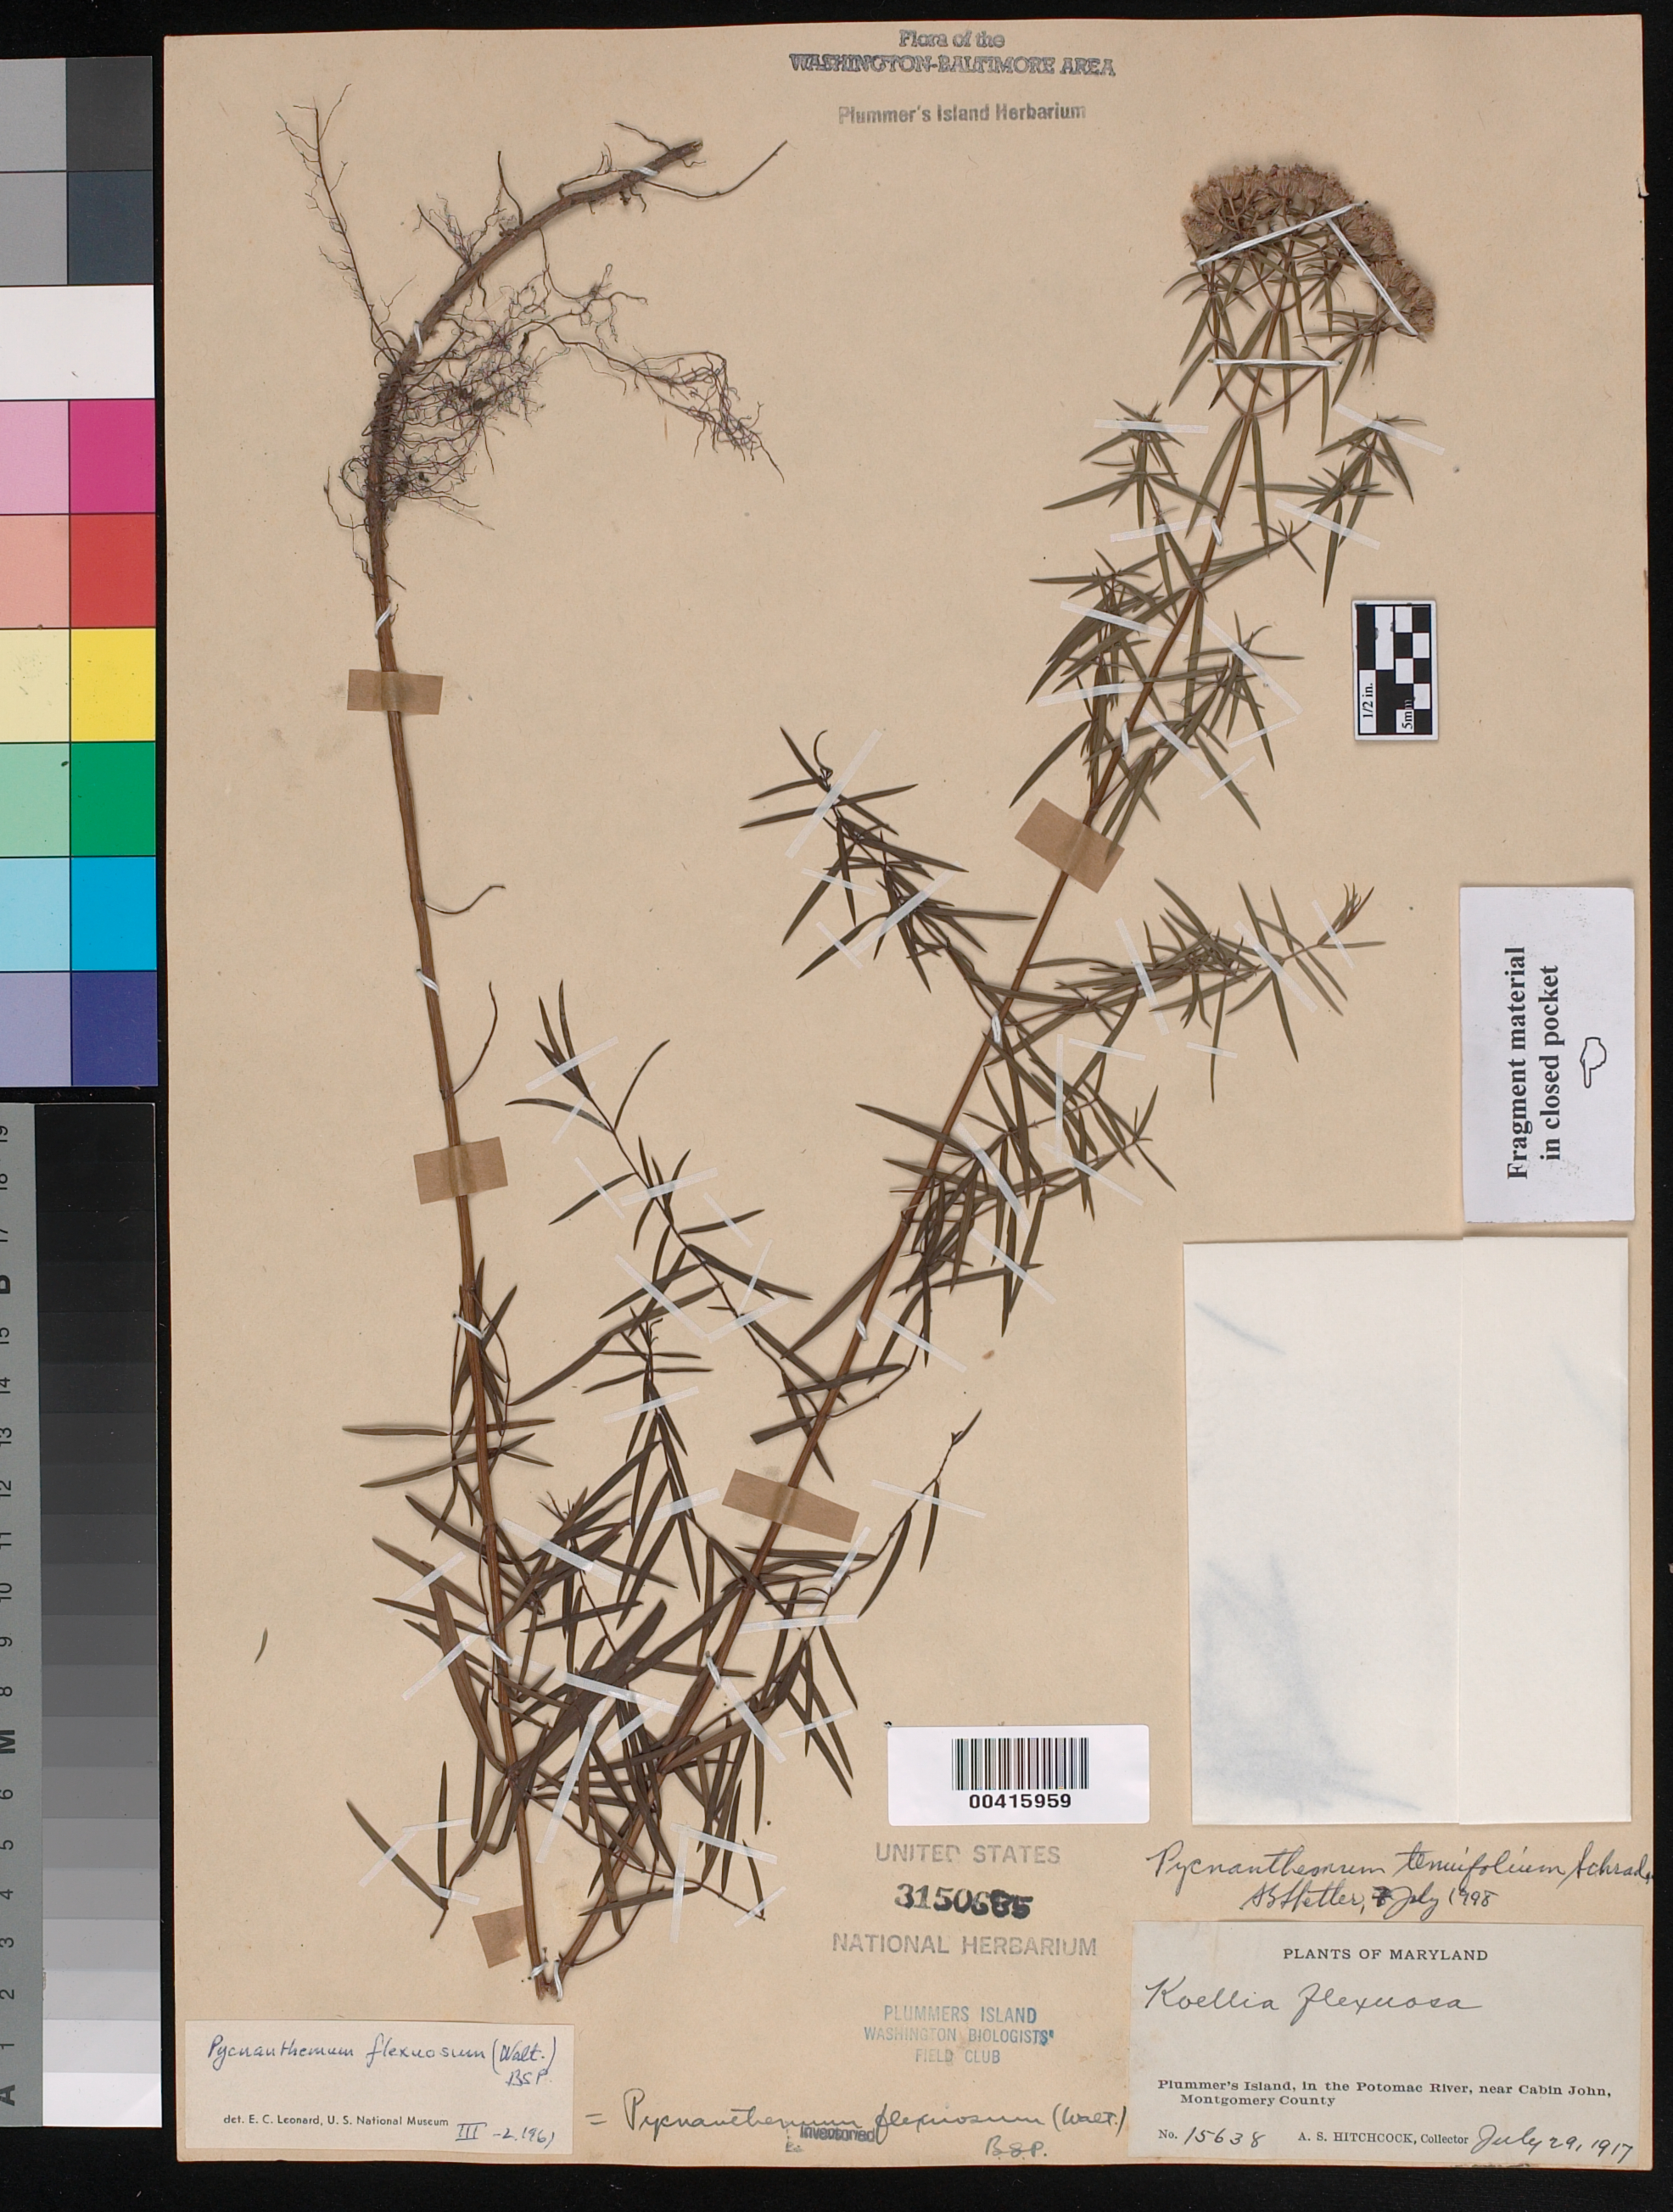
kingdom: Plantae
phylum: Tracheophyta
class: Magnoliopsida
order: Lamiales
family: Lamiaceae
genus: Pycnanthemum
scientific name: Pycnanthemum tenuifolium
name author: Schrad.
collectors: E. P. Killip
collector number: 15638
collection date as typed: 29 Jul 1917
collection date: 1917-07-29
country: United States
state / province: Maryland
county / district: Montgomery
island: Plummers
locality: Plummer's Island Plummers Island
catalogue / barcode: US 3150685